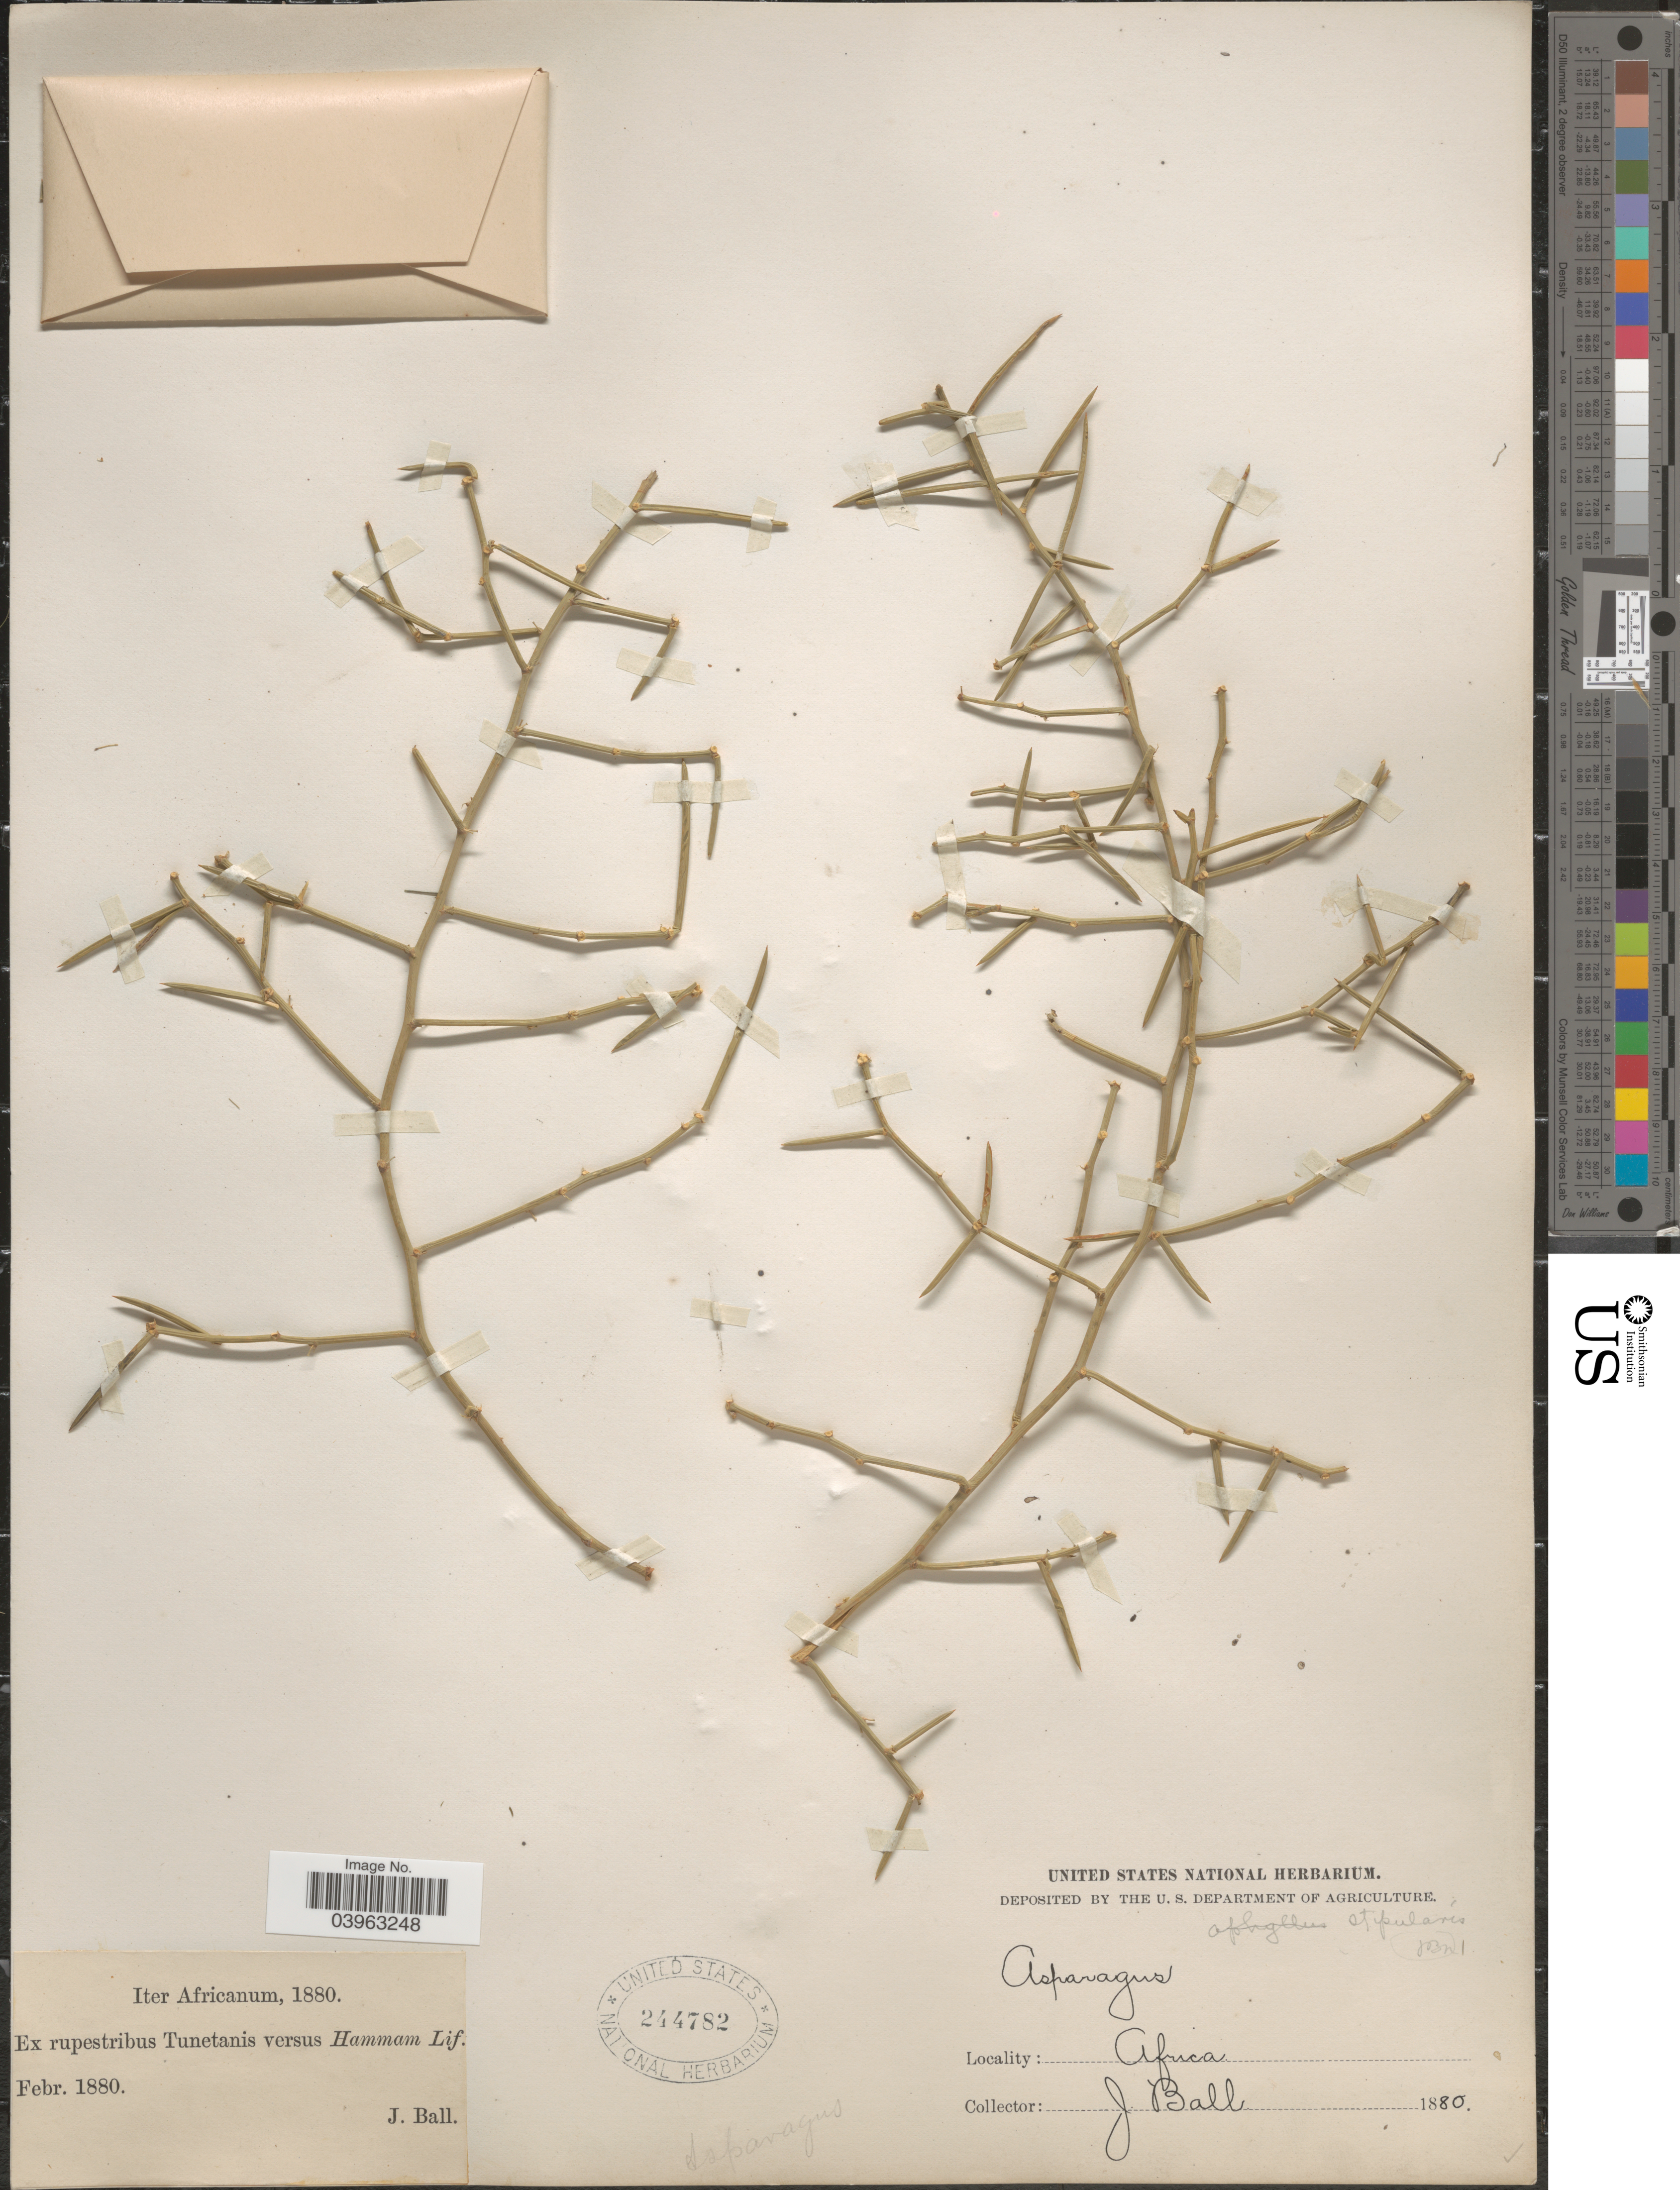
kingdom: Plantae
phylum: Tracheophyta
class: Liliopsida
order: Asparagales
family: Asparagaceae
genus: Asparagus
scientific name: Asparagus stipularis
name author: Forssk.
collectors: J. Ball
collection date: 1880-02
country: Tunisia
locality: Iter Africanum. Ex rupestribus versus Hammam Lif.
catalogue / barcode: US 244782